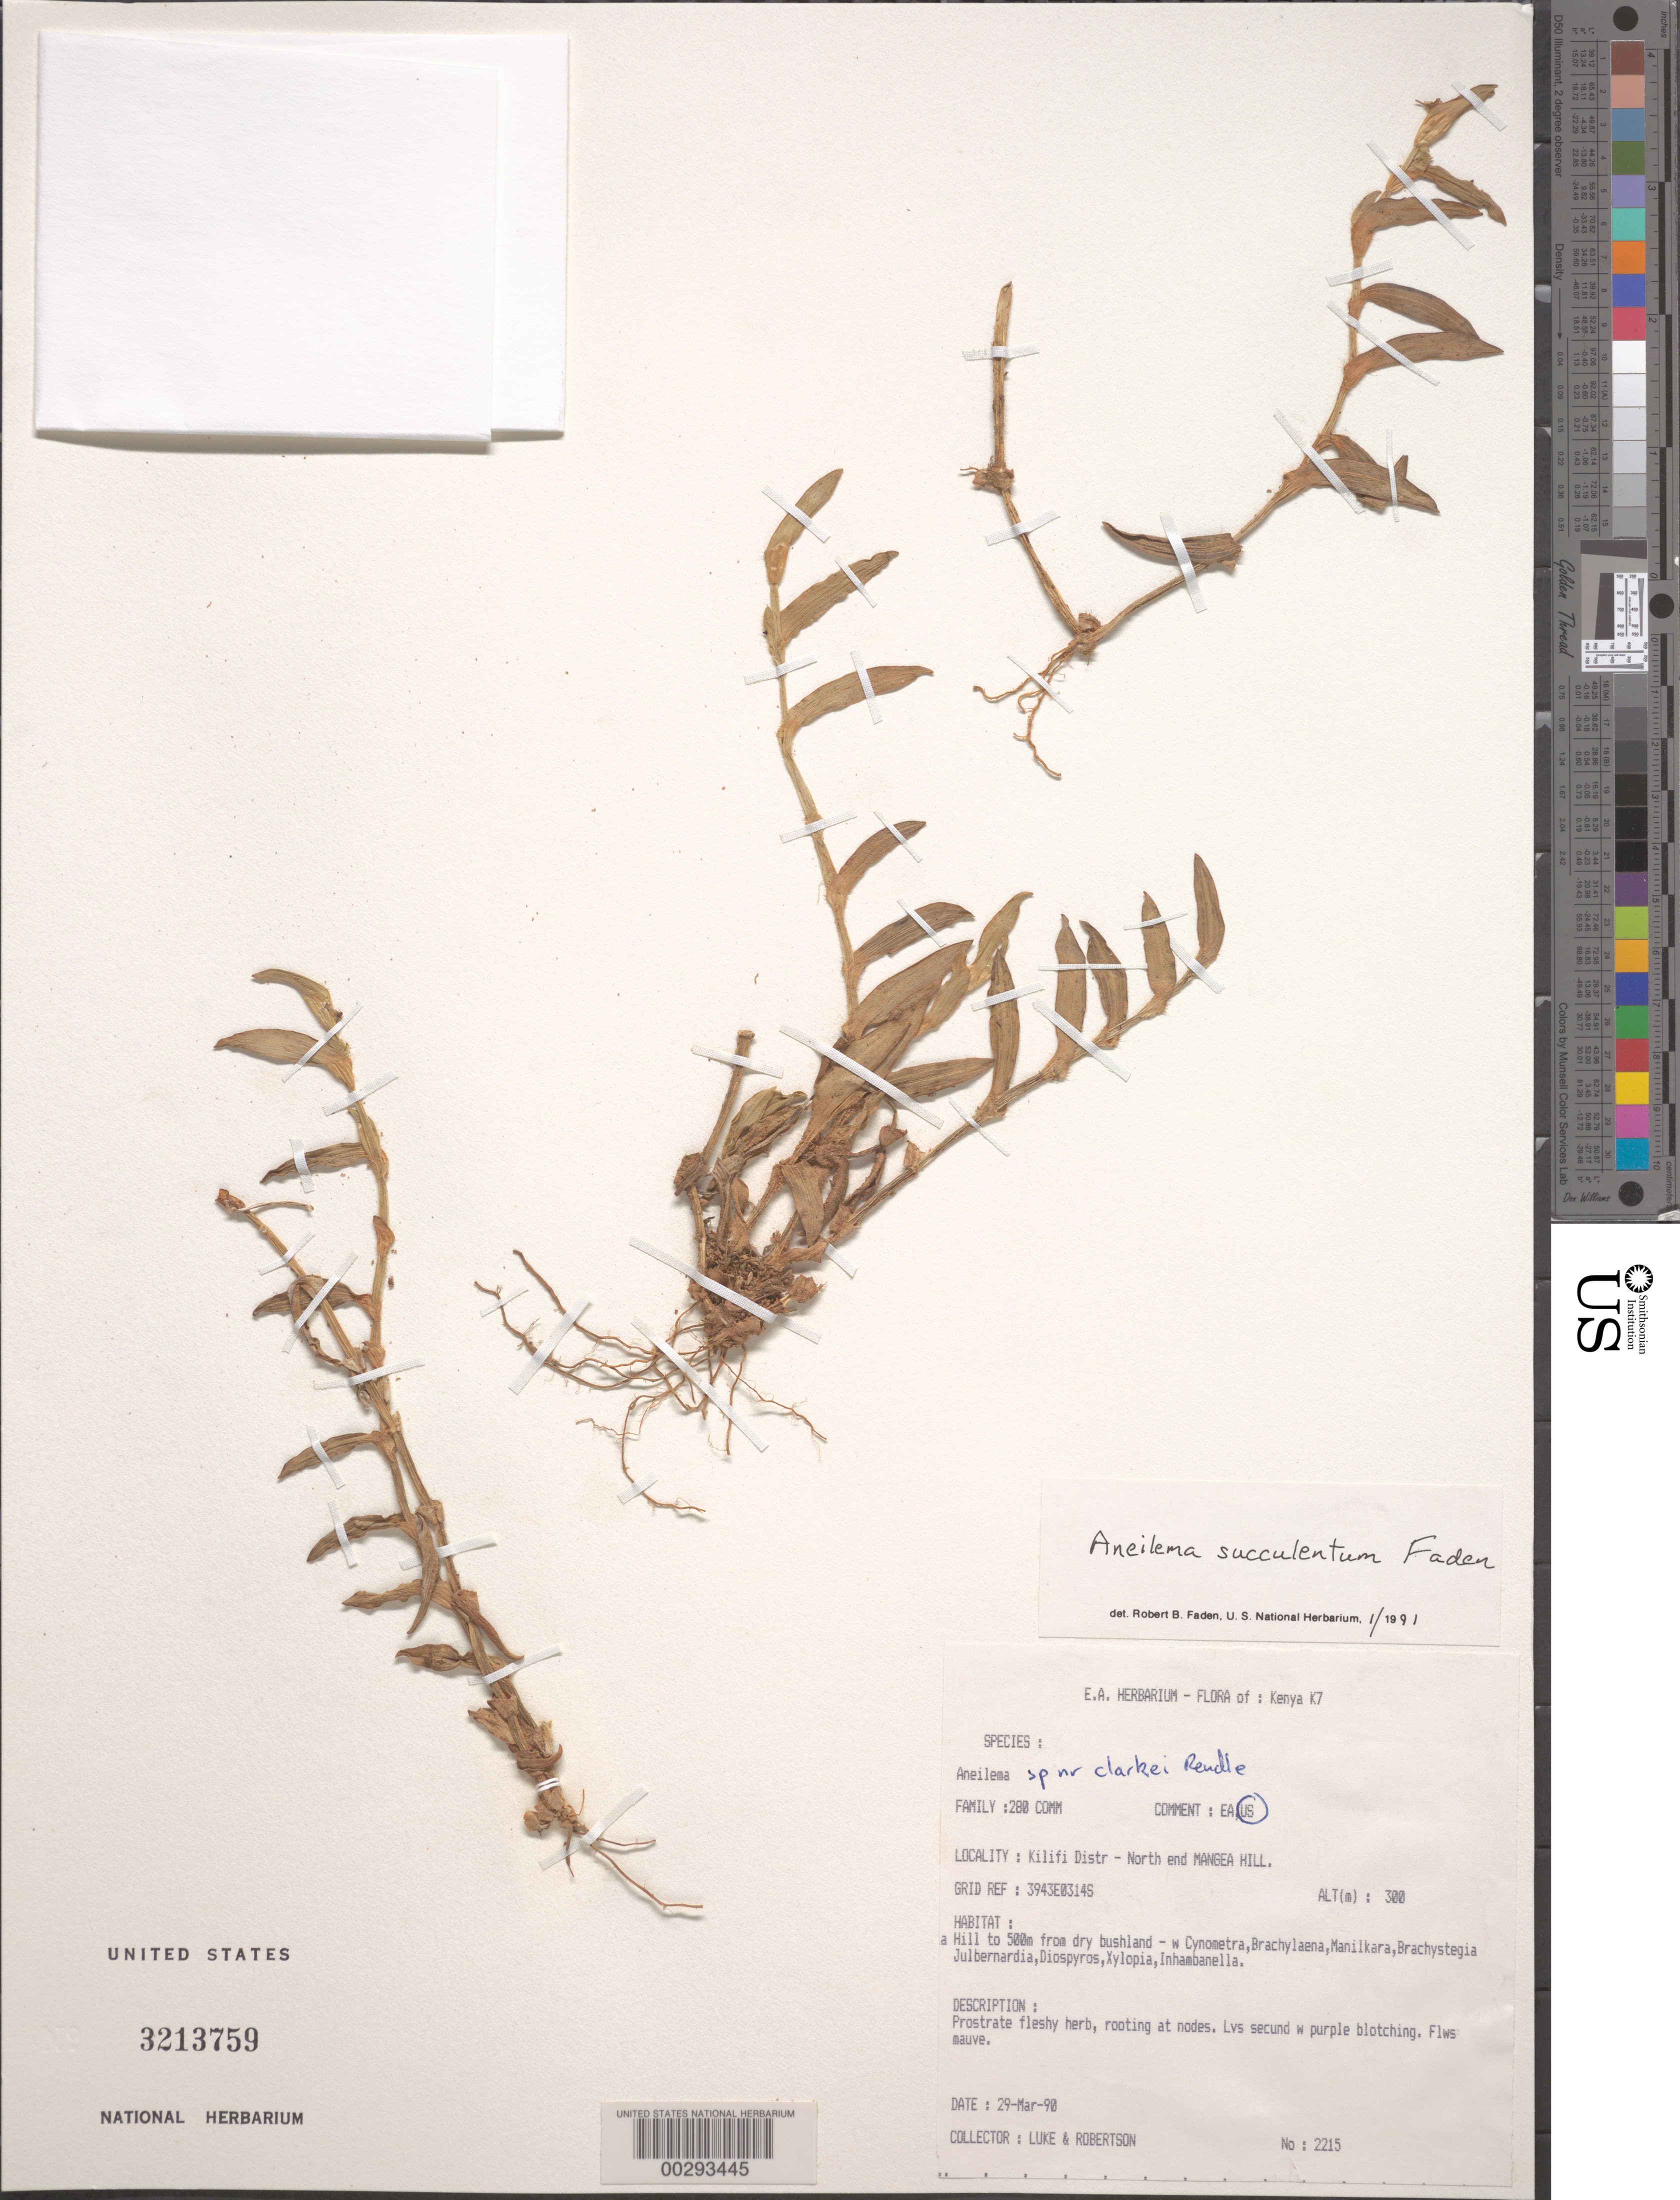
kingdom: Plantae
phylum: Tracheophyta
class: Liliopsida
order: Commelinales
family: Commelinaceae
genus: Aneilema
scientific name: Aneilema succulentum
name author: Faden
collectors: M. Luke, A. Robertson & C. Kabuye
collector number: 2157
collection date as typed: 10 Mar 1990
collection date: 1990-03-10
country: Kenya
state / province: Kilifi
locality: Kilifi district, n end mangea hill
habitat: Dry bushland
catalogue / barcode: US 3213759